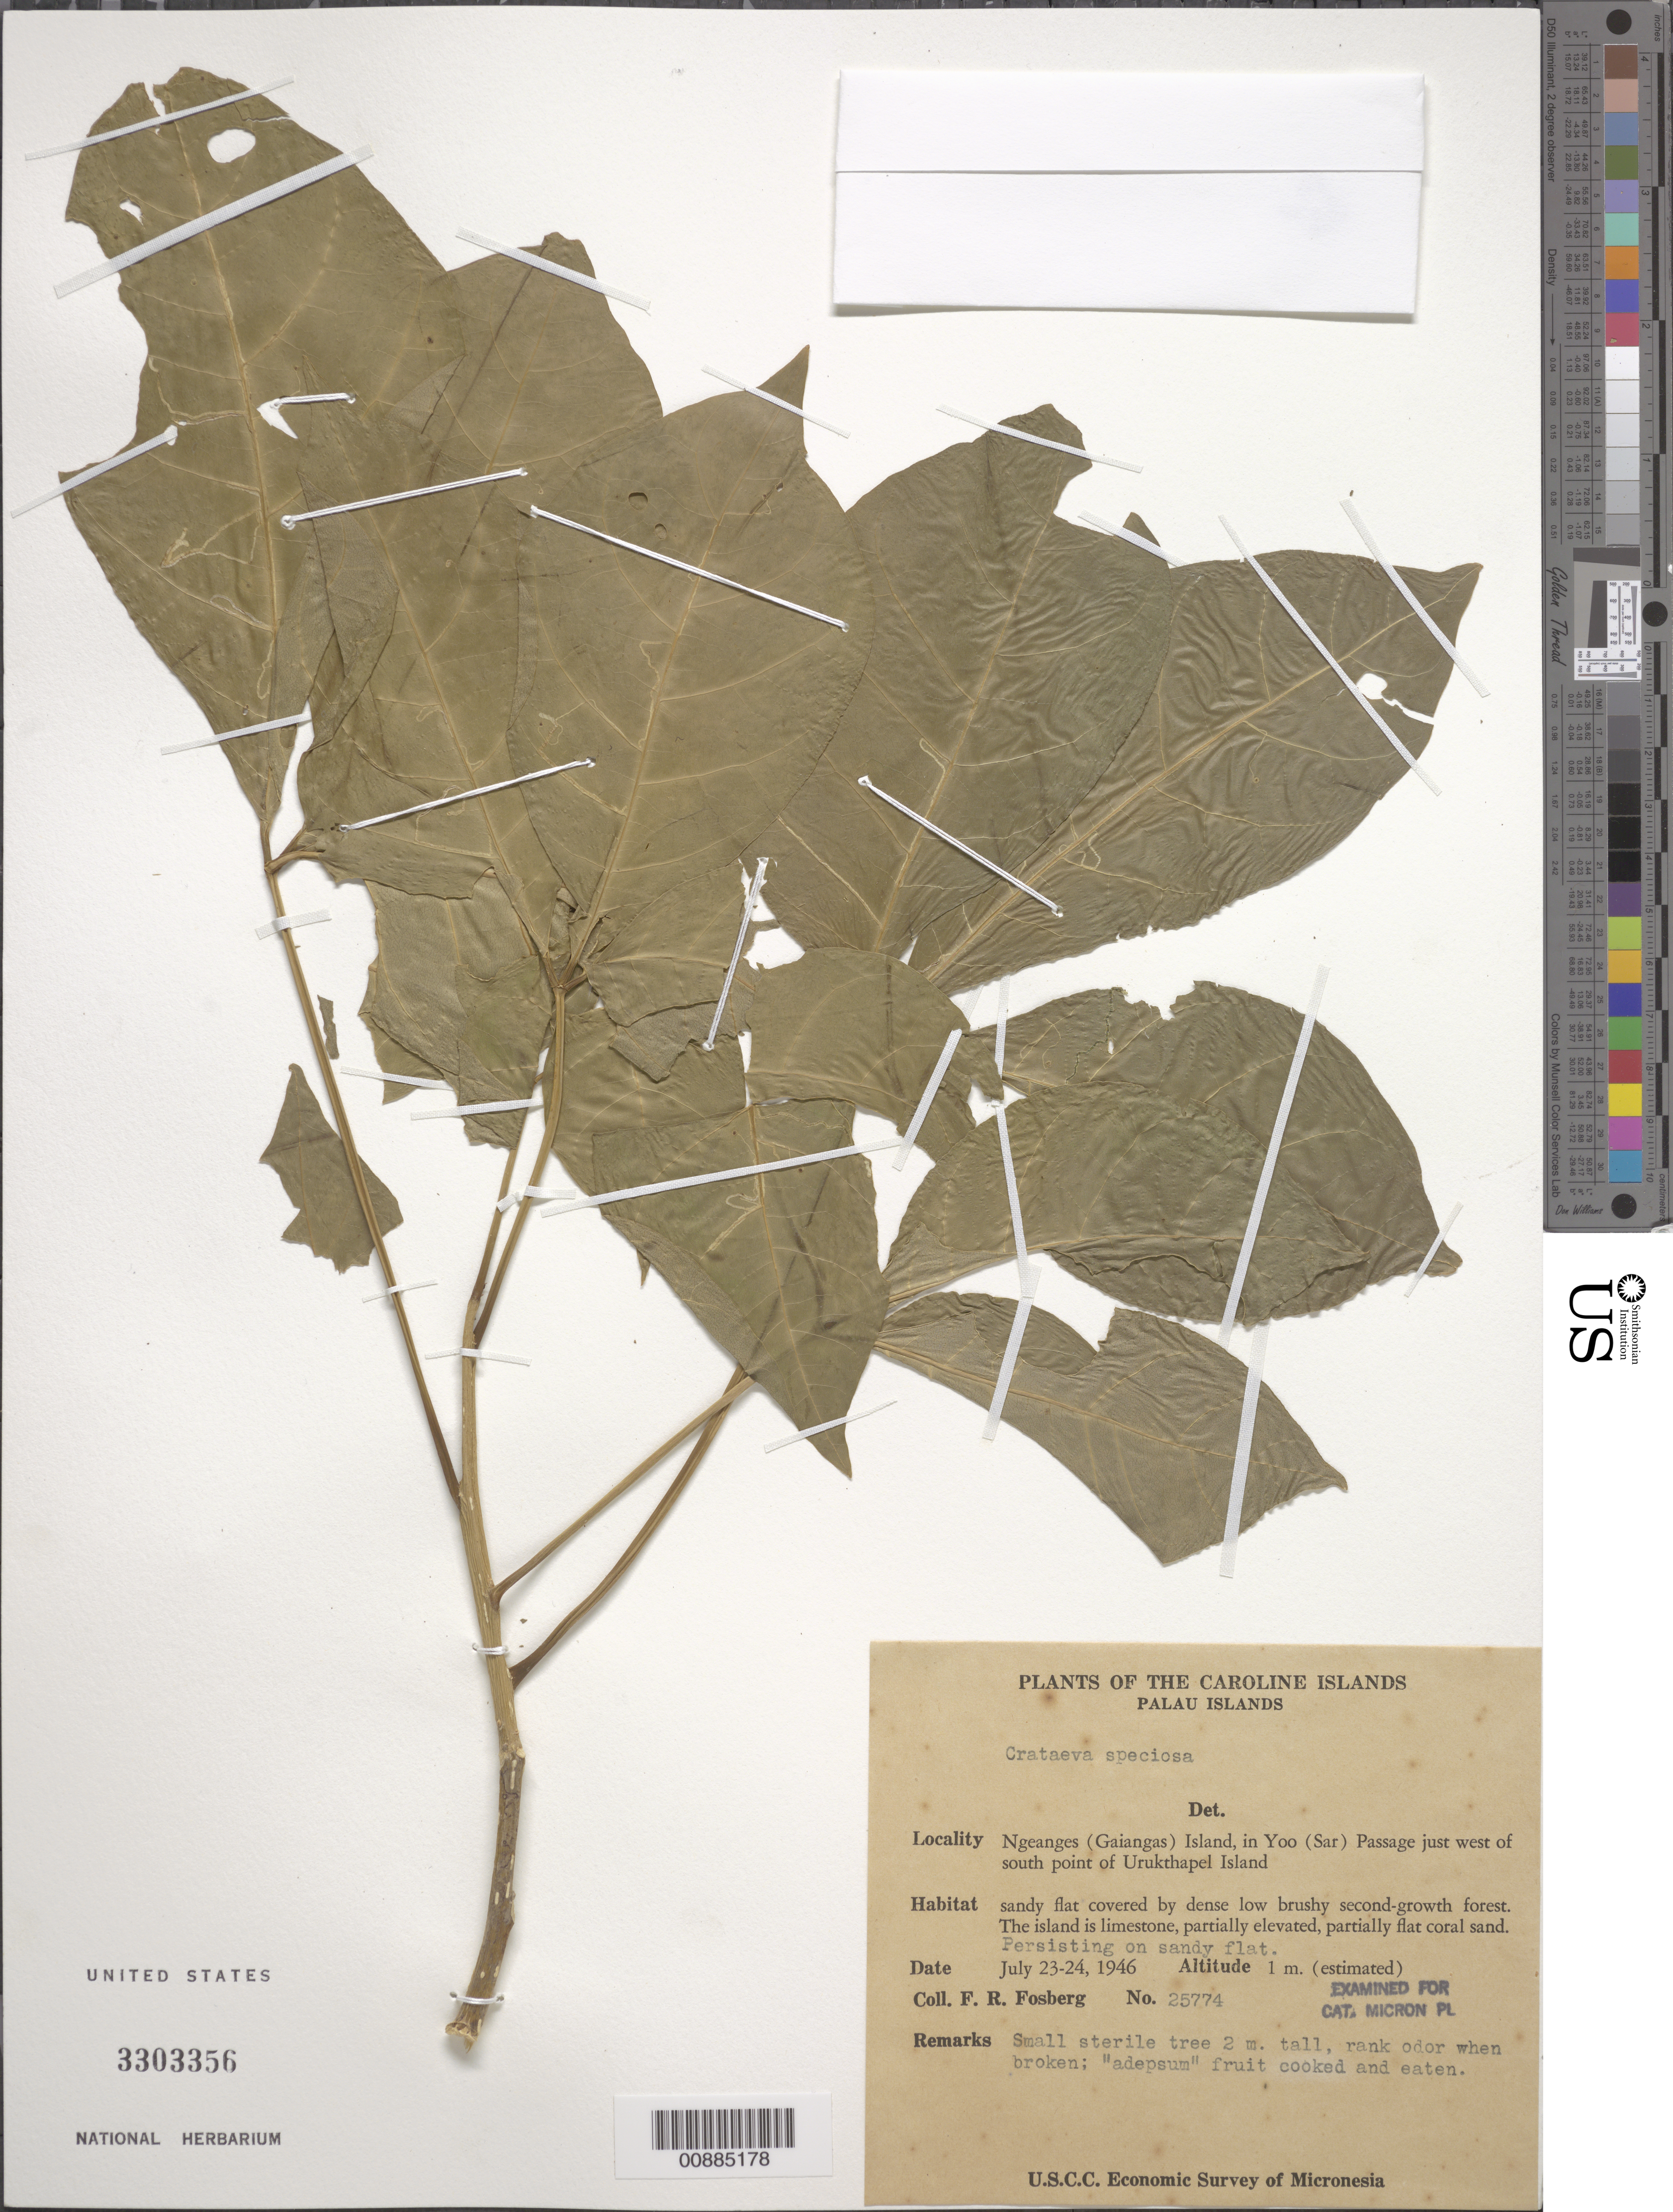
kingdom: Plantae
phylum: Tracheophyta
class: Magnoliopsida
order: Brassicales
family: Capparaceae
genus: Crateva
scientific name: Crateva speciosa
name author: Volkens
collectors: F. R. Fosberg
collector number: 25774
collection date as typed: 23 Jul 1946 to 24 Jul 1946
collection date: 1946-07-23/1946-07-24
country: Palau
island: Ngeanges (Gaiangas)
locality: In Yoo (Sar) Passage just west of south point of Urukthapel Island (Also known as Gaiangas I.)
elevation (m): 1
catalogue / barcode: US 3303356